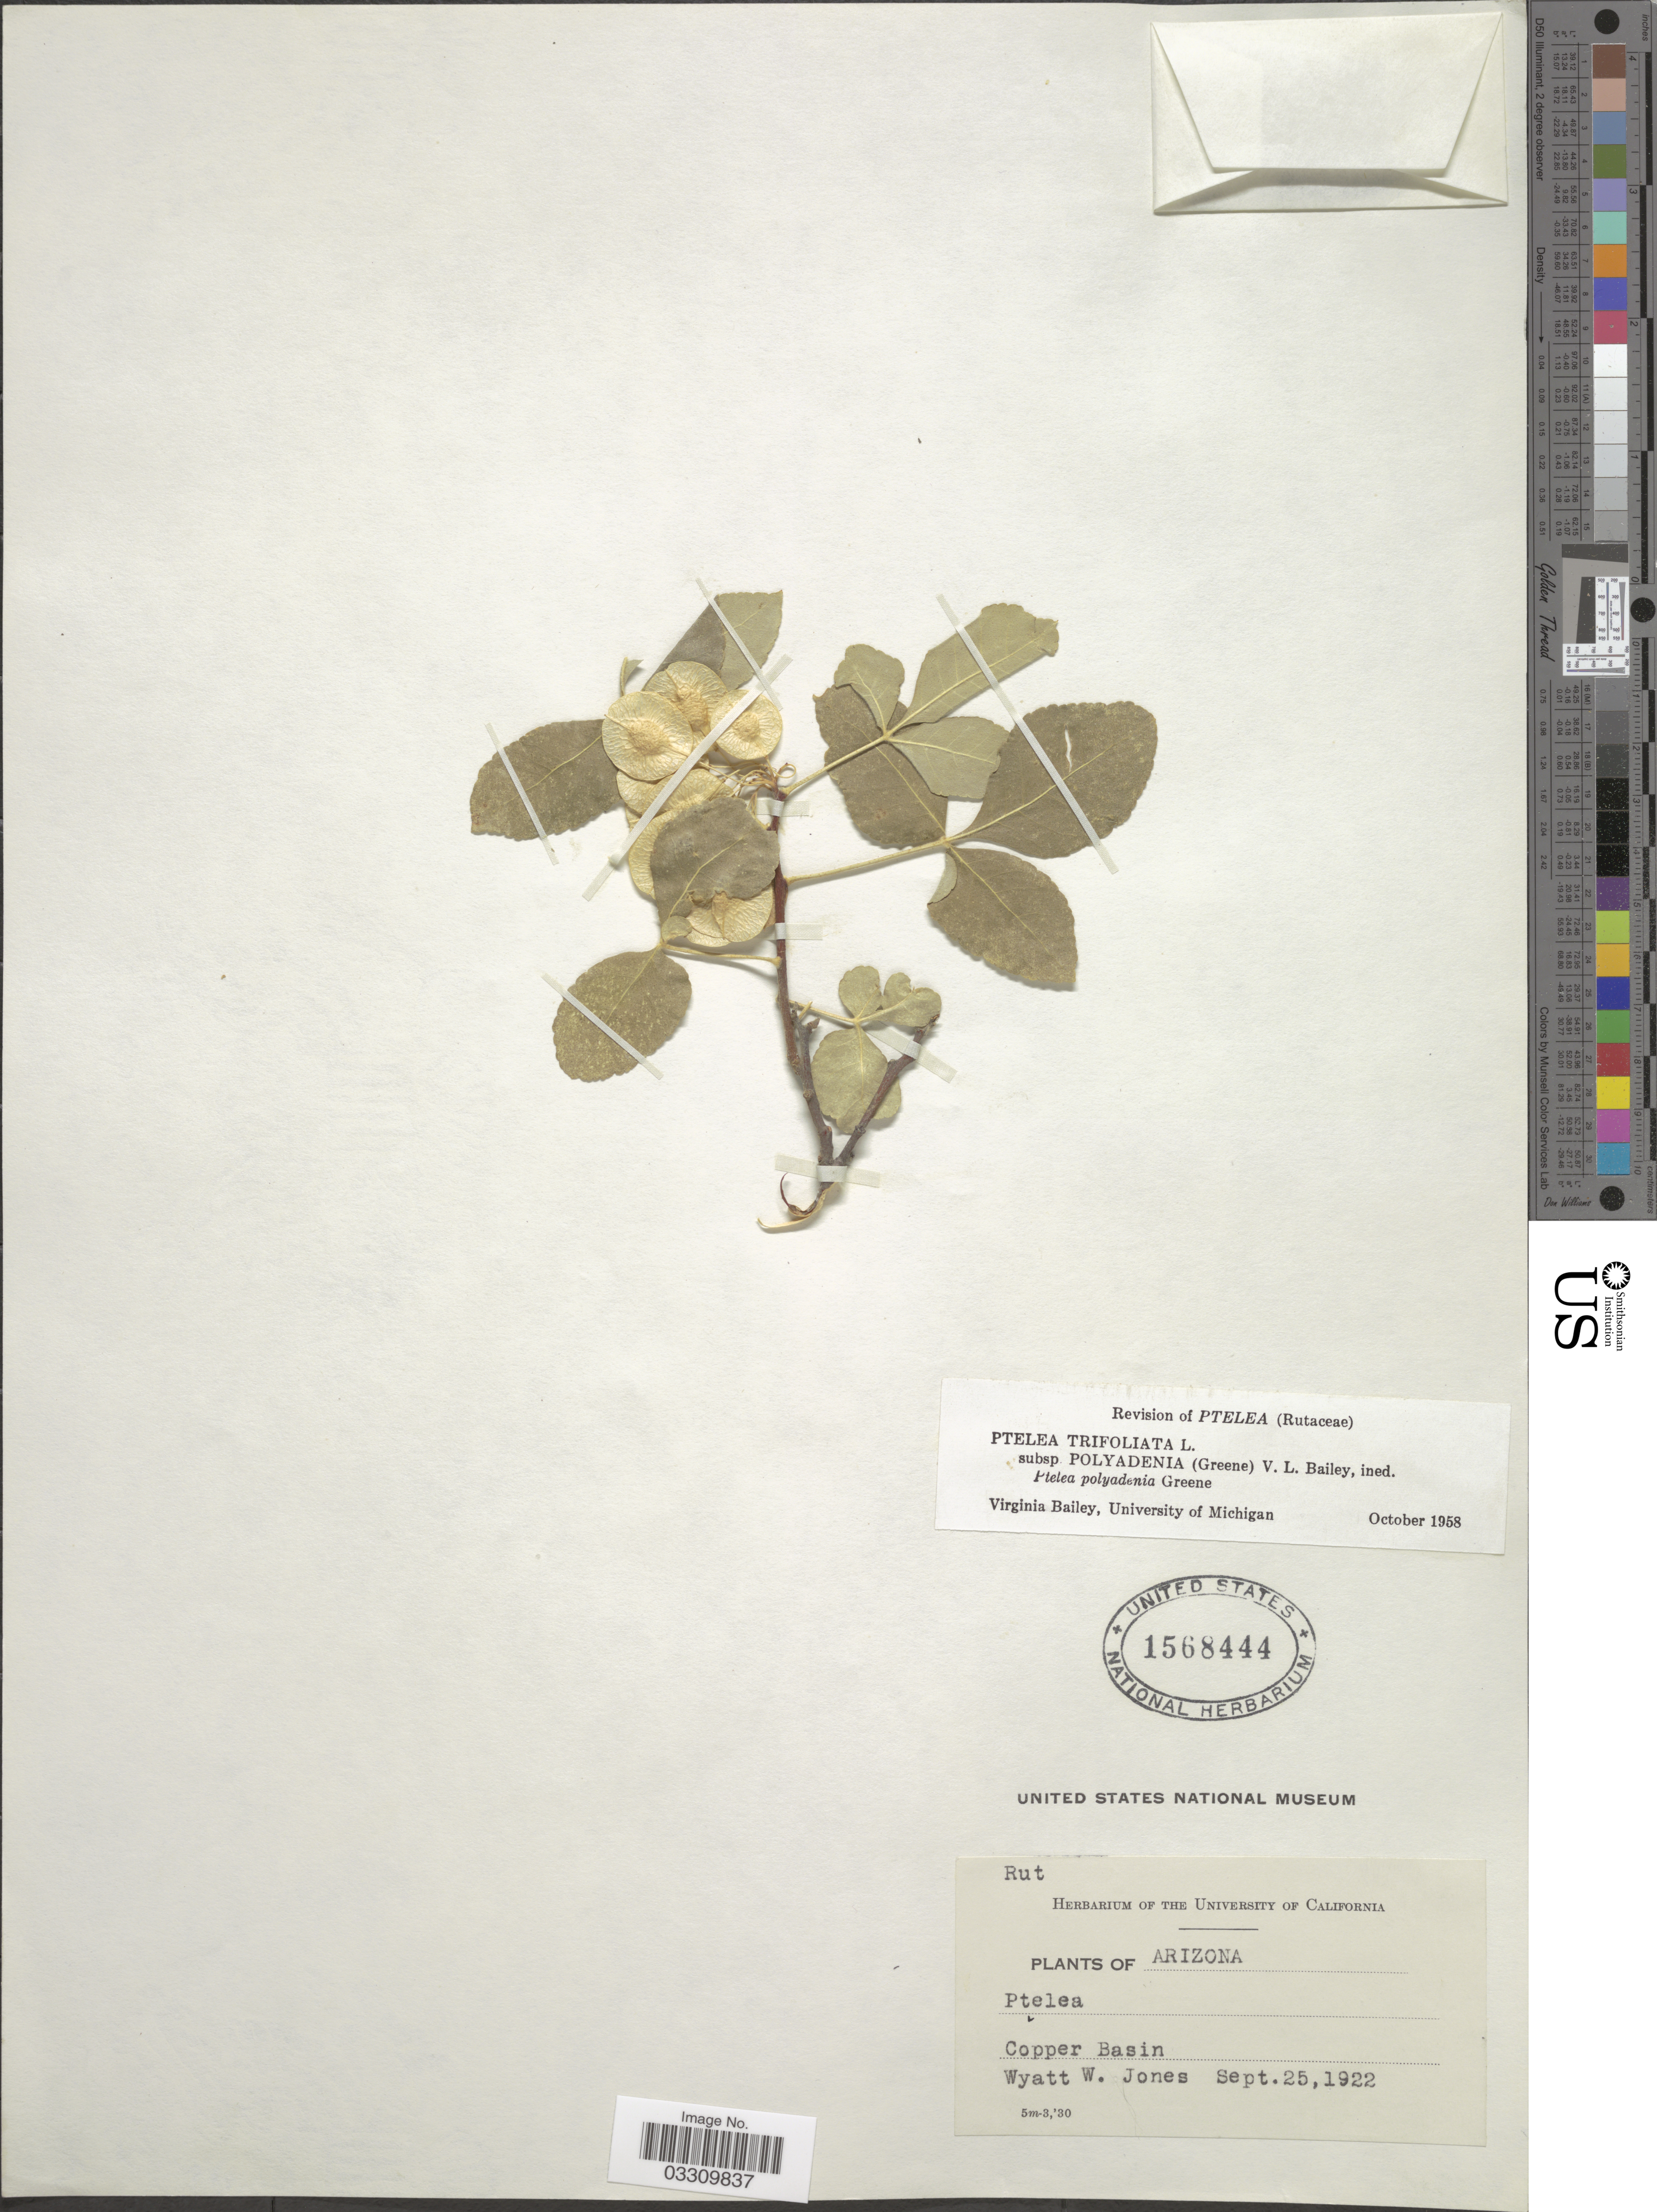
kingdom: Plantae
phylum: Tracheophyta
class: Magnoliopsida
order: Sapindales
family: Rutaceae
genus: Ptelea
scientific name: Ptelea trifoliata subsp. polyadenia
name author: (Greene) V. L. Bailey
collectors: W. W. Jones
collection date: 1922-09-25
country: United States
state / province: Arizona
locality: Copper Basin.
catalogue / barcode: US 1568444